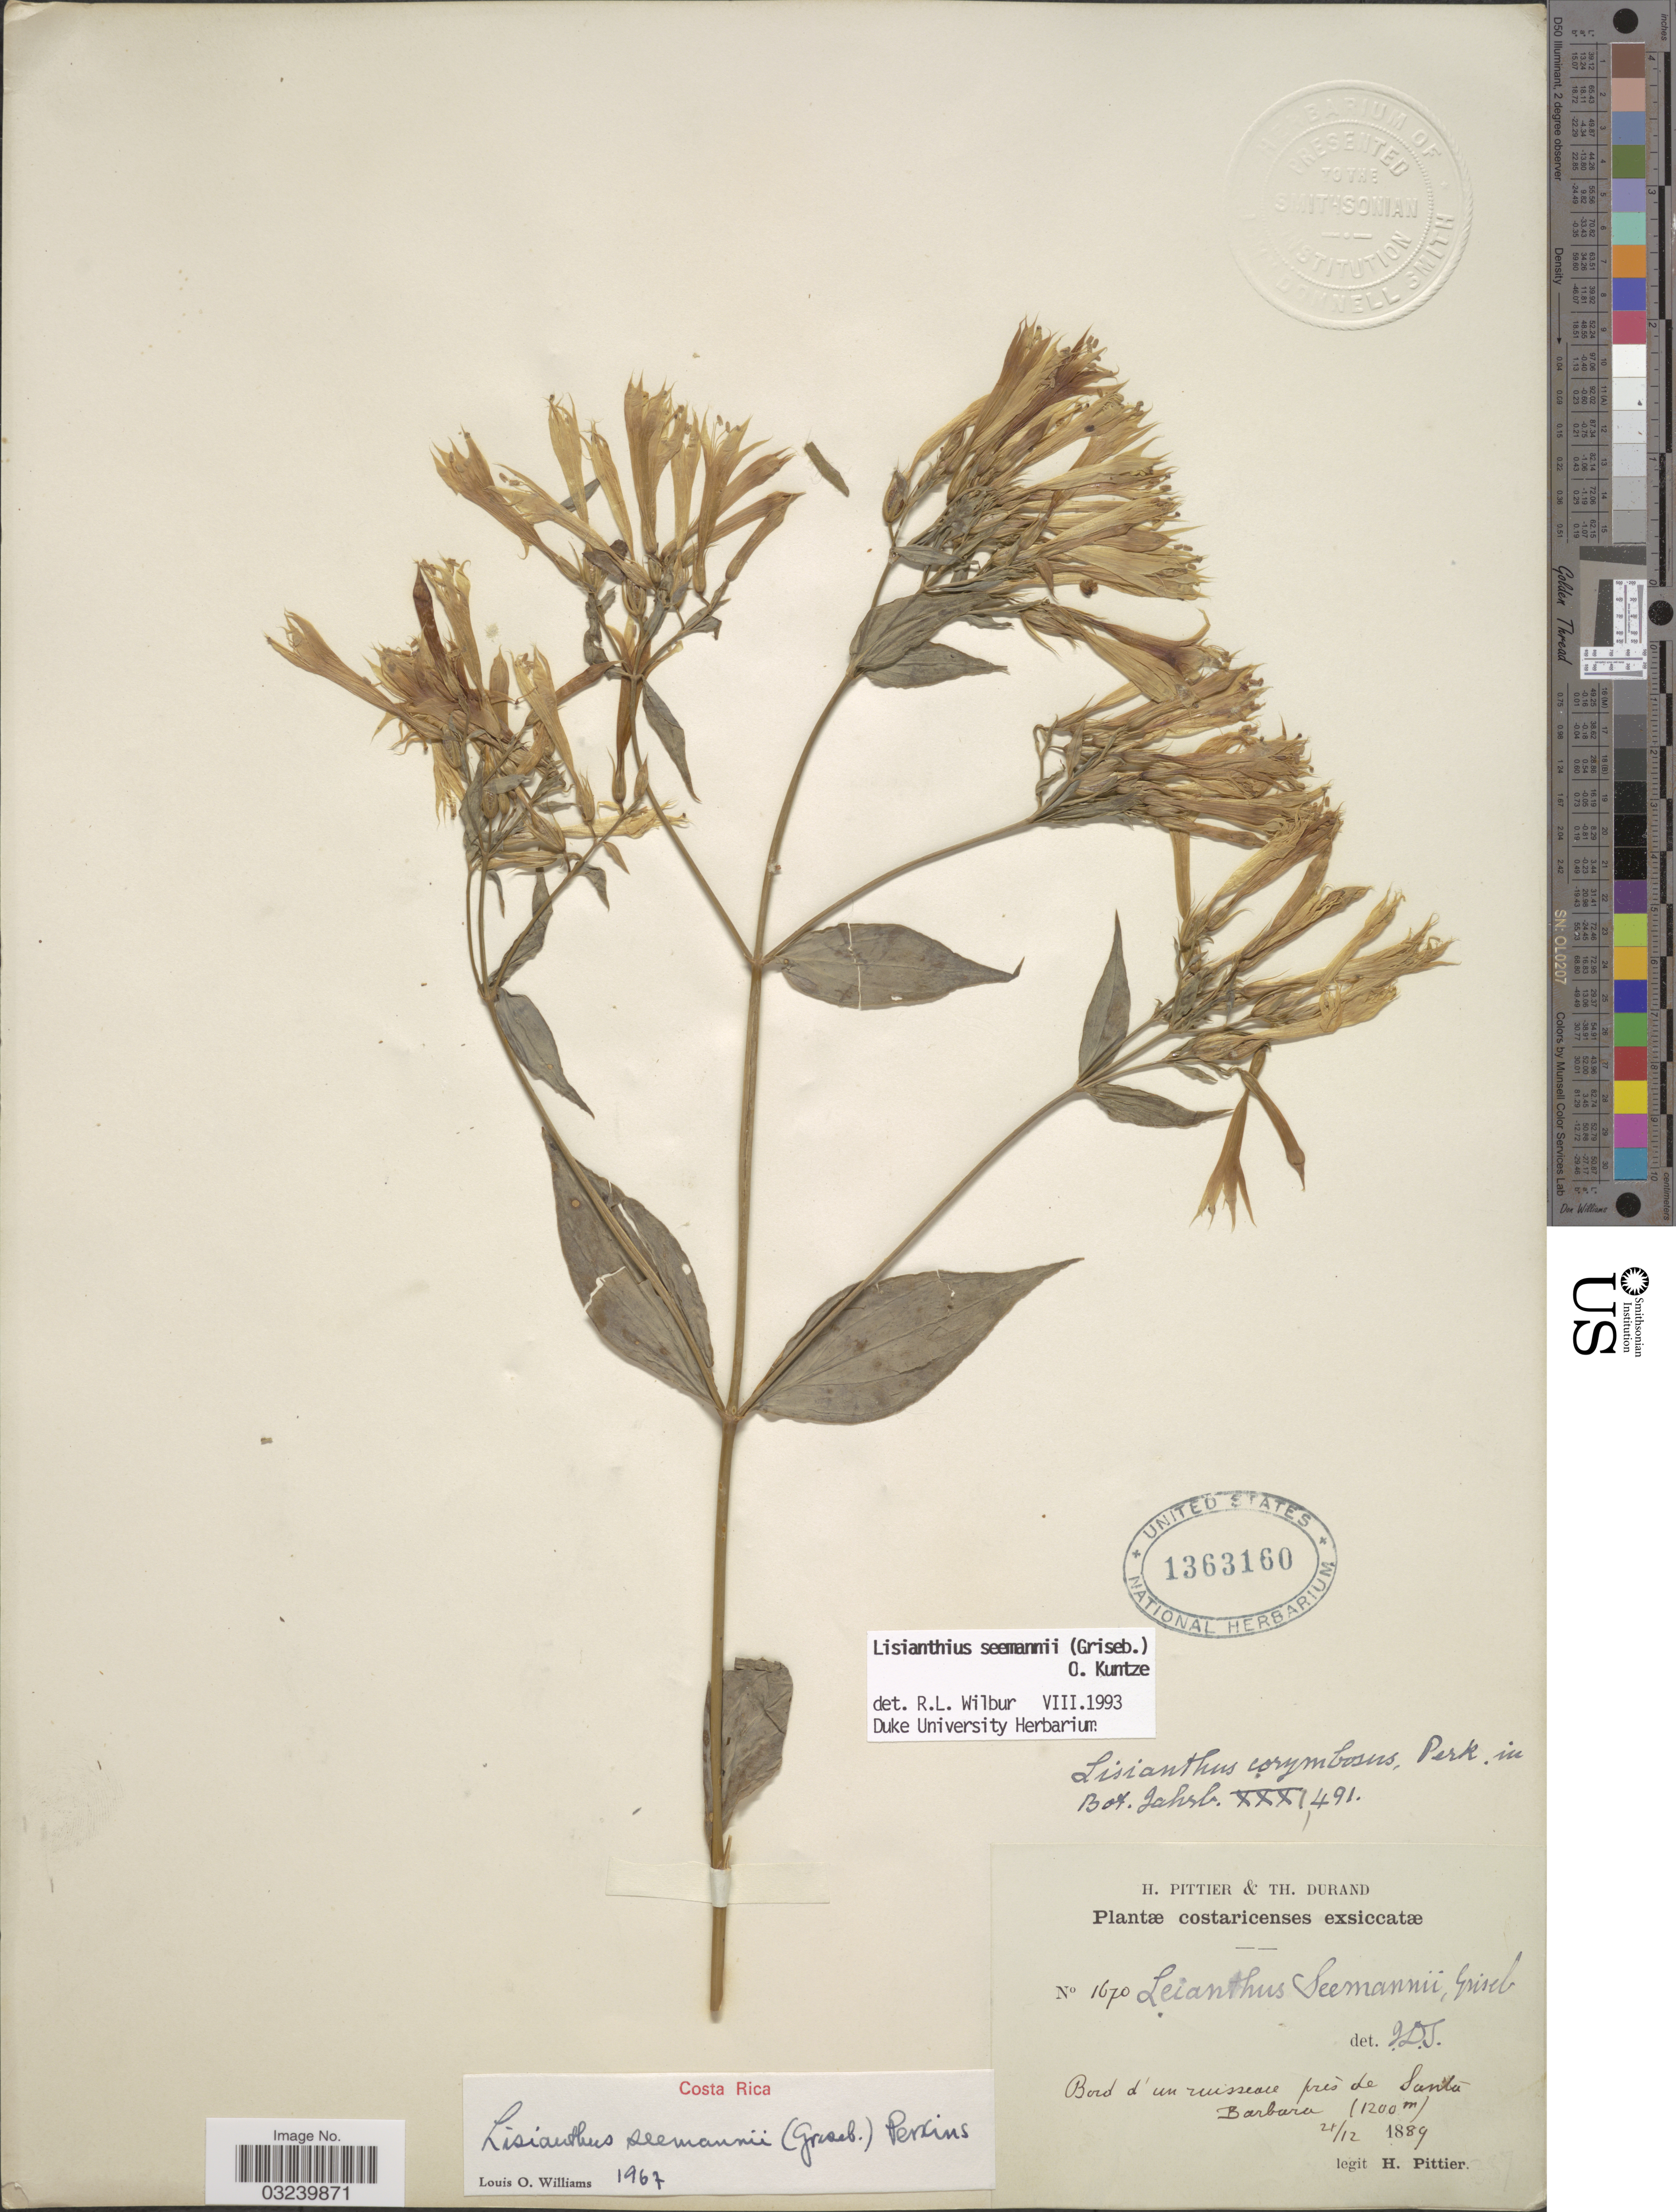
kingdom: Plantae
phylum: Tracheophyta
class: Magnoliopsida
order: Gentianales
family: Gentianaceae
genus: Lisianthius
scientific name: Lisianthius seemannii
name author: (Griseb.) Kuntze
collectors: H. F. Pittier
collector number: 1670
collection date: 1889-12-21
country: Costa Rica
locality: Bords d'un ruisseau prés de Santa Bárbara.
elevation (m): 1200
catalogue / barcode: US 1363160